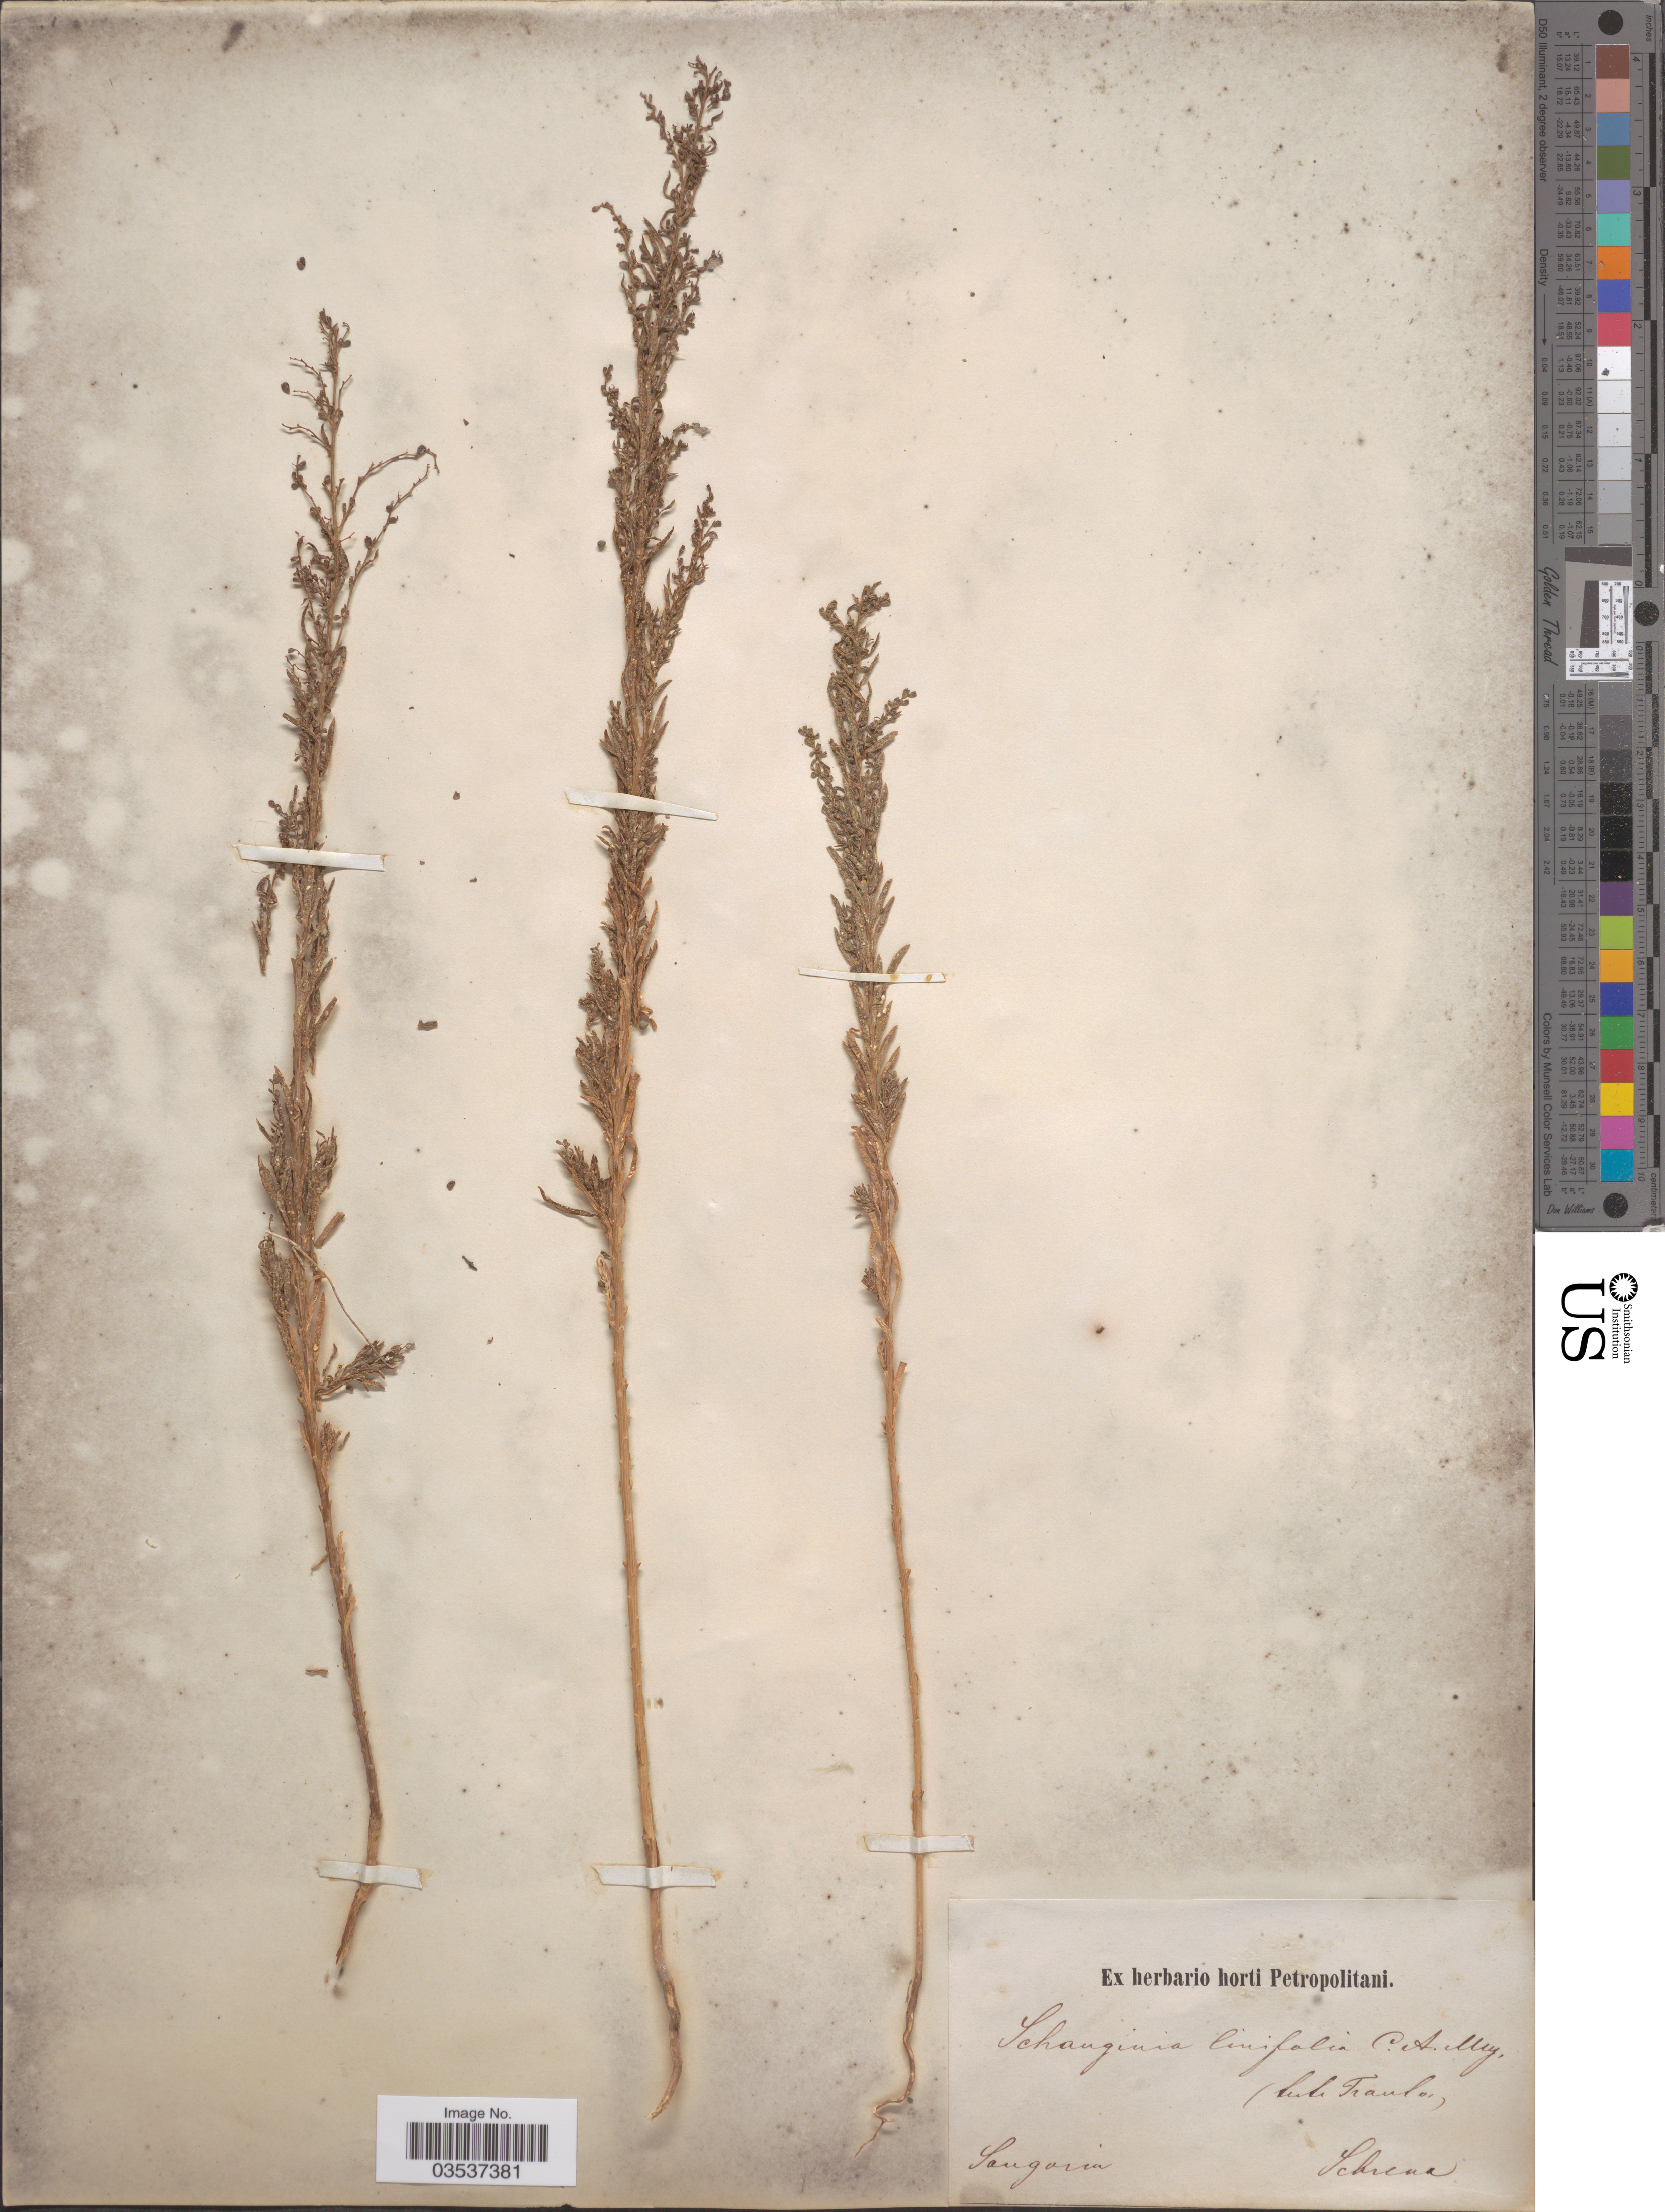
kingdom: Plantae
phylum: Tracheophyta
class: Magnoliopsida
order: Caryophyllales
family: Amaranthaceae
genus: Suaeda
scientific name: Suaeda linifolia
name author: Pall.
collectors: A.G. Schrenk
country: Kazakhstan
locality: Songaria.